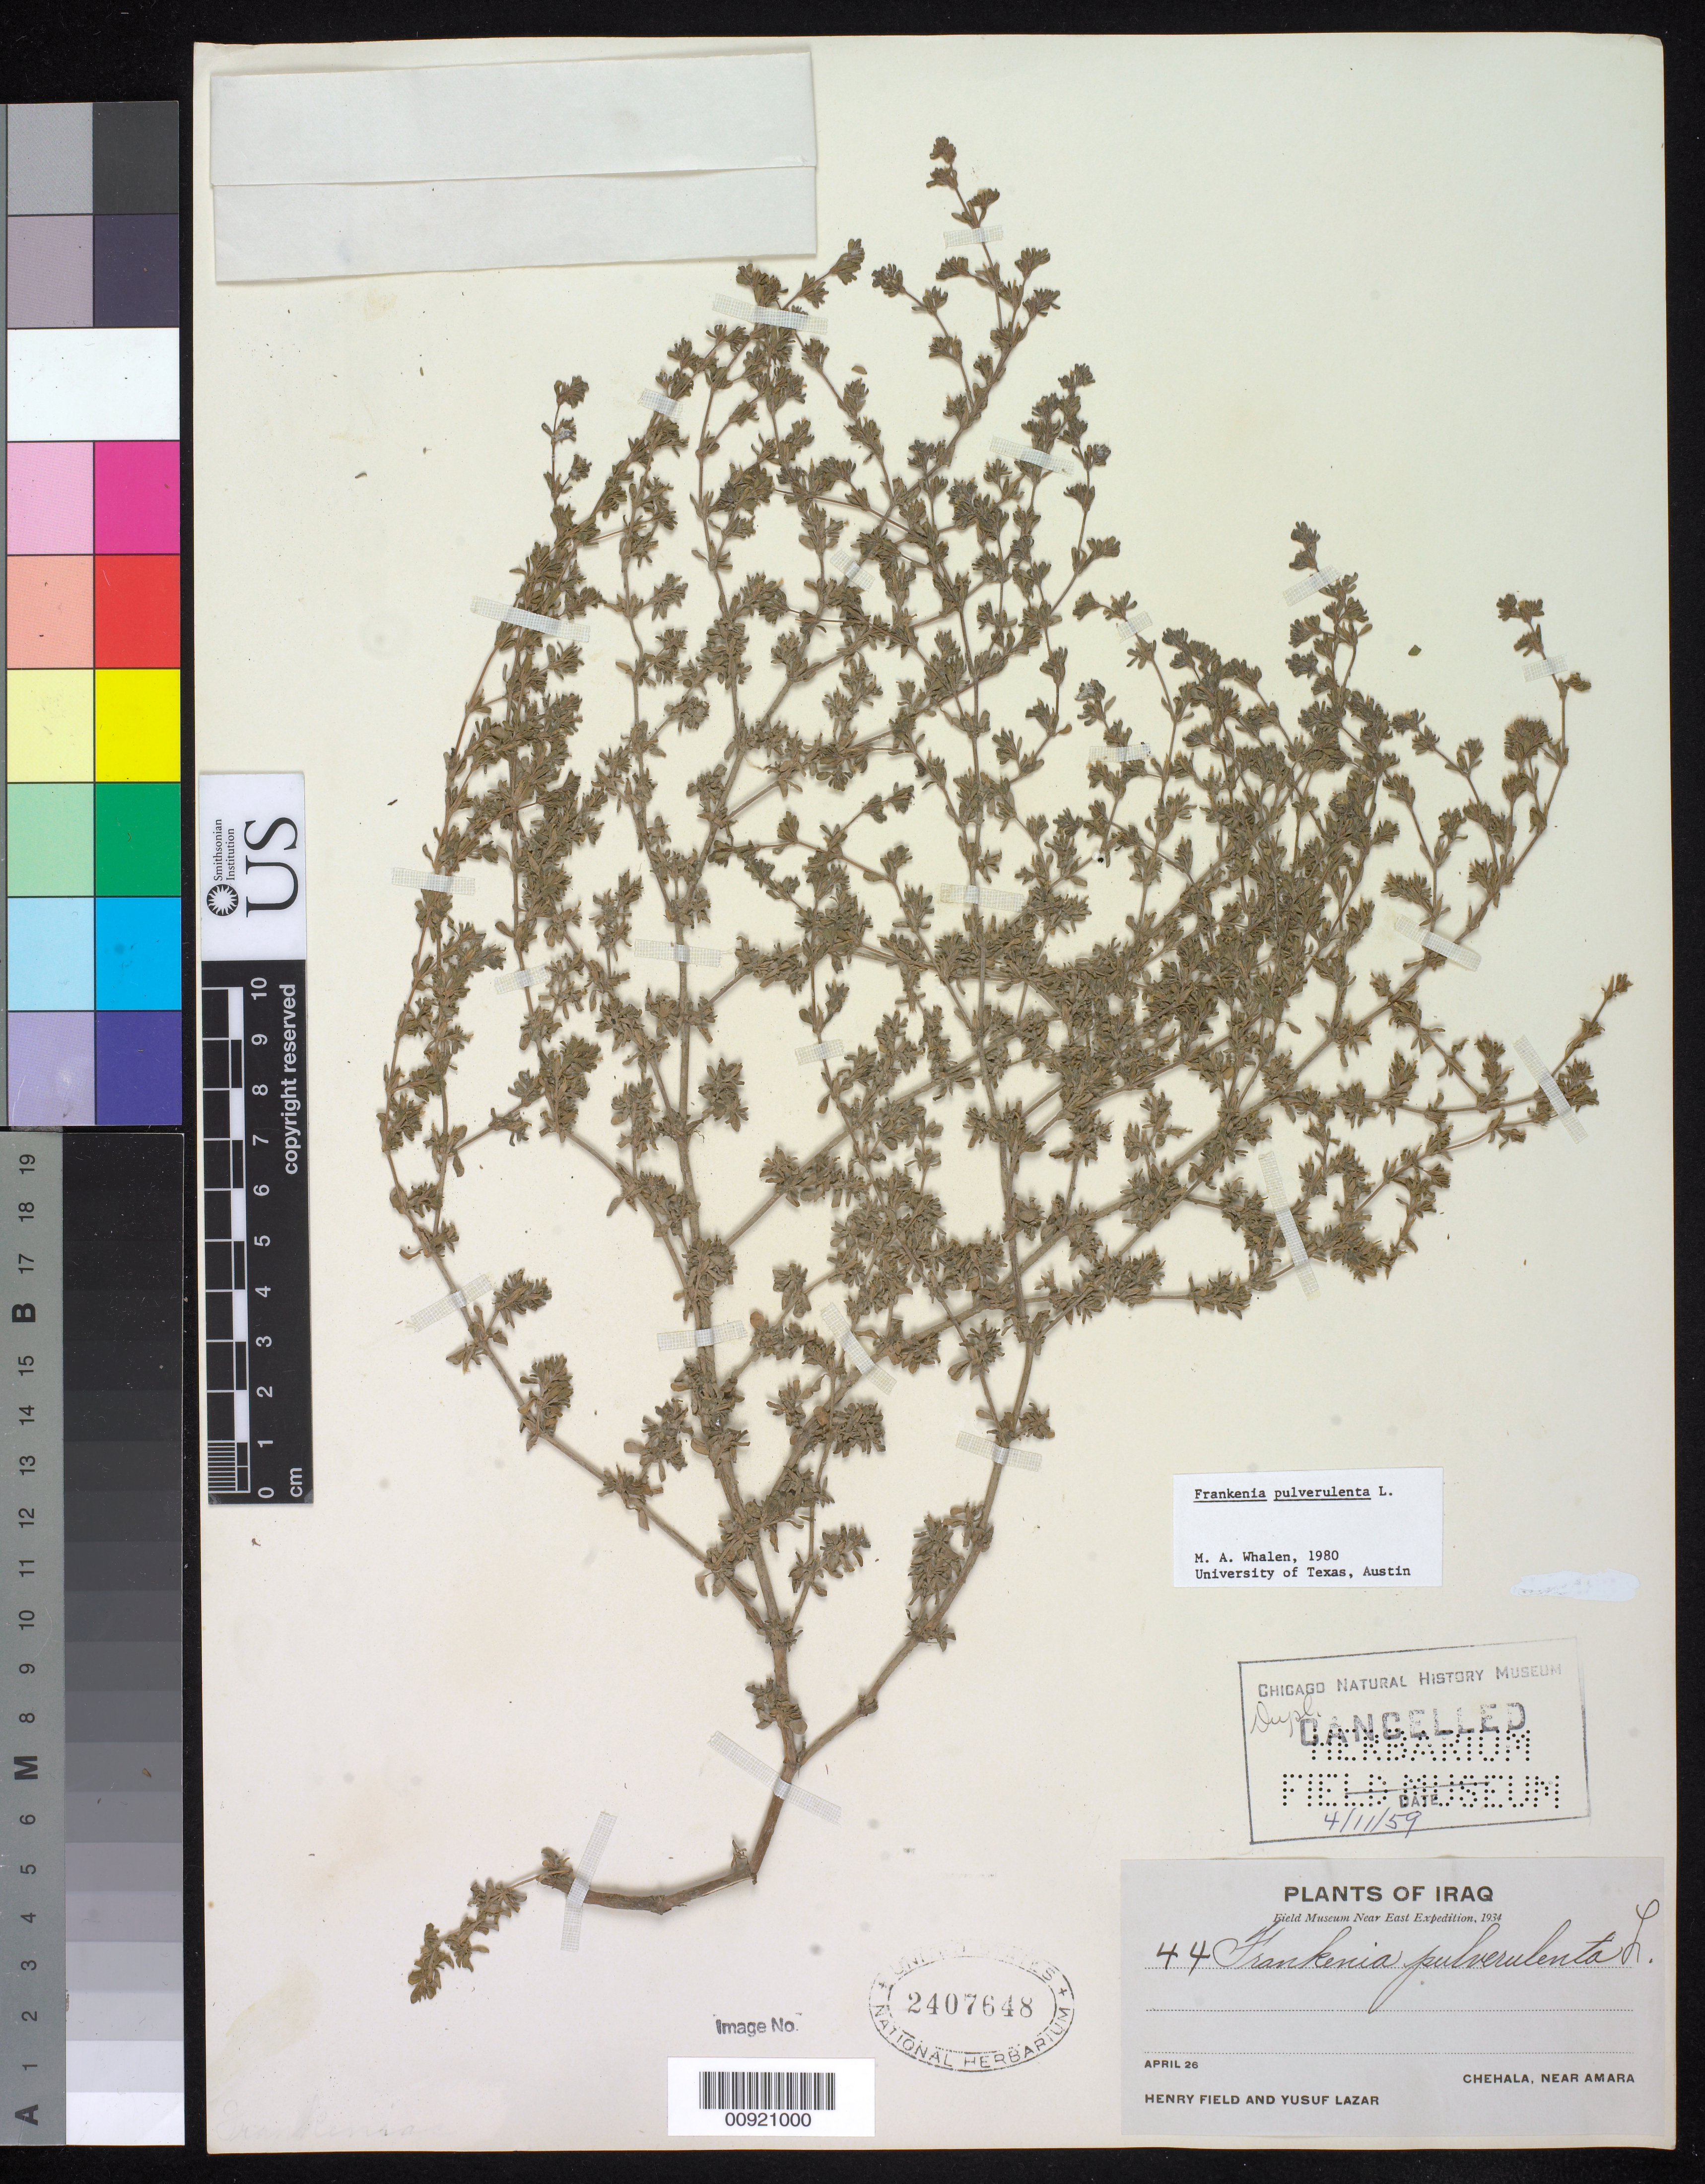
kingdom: Plantae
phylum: Tracheophyta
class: Magnoliopsida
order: Caryophyllales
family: Frankeniaceae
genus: Frankenia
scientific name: Frankenia pulverulenta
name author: L.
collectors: H. Field & Y. Lazar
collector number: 44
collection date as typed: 26 Apr 1934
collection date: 1934-04-26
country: Iraq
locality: Chehala, near Amara.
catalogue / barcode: US 2407648